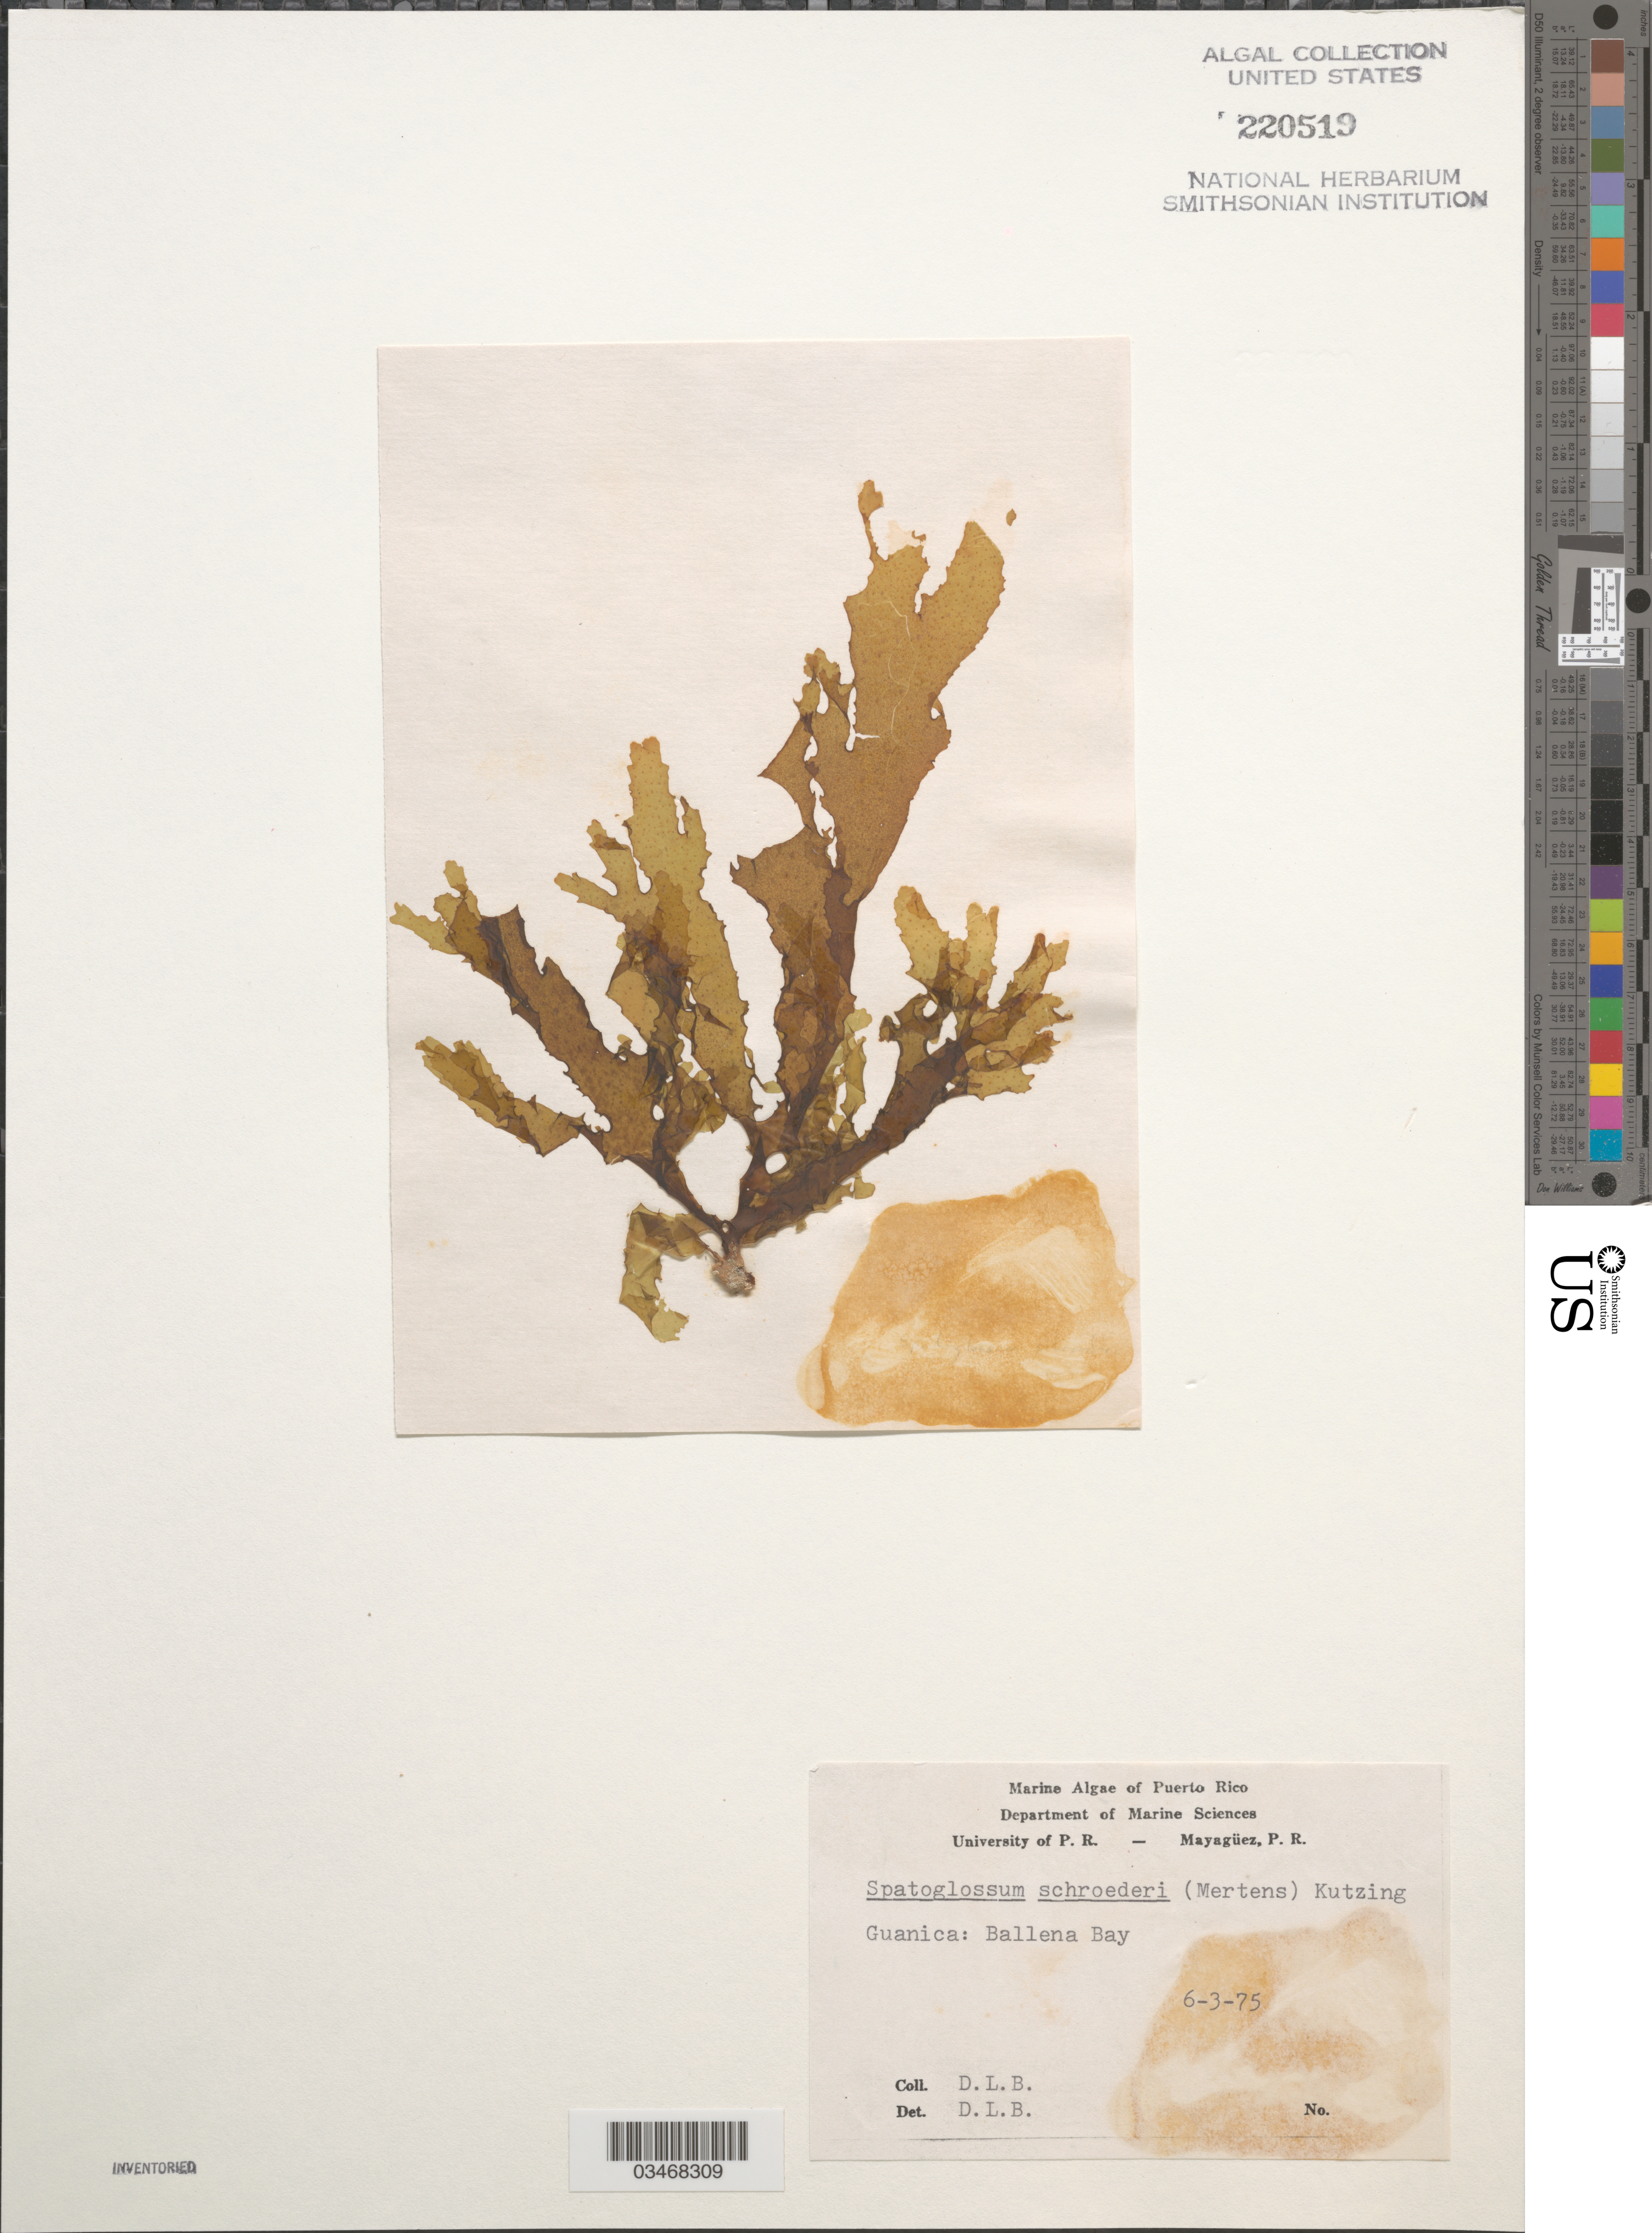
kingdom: Chromista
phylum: Ochrophyta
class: Phaeophyceae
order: Dictyotales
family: Dictyotaceae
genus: Spatoglossum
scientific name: Spatoglossum schroederi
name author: (C. Agardh) Kütz.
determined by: Ballantine, D. L.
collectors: D.L. Ballantine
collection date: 1975-06-03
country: Puerto Rico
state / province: Guanica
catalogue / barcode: US 220519